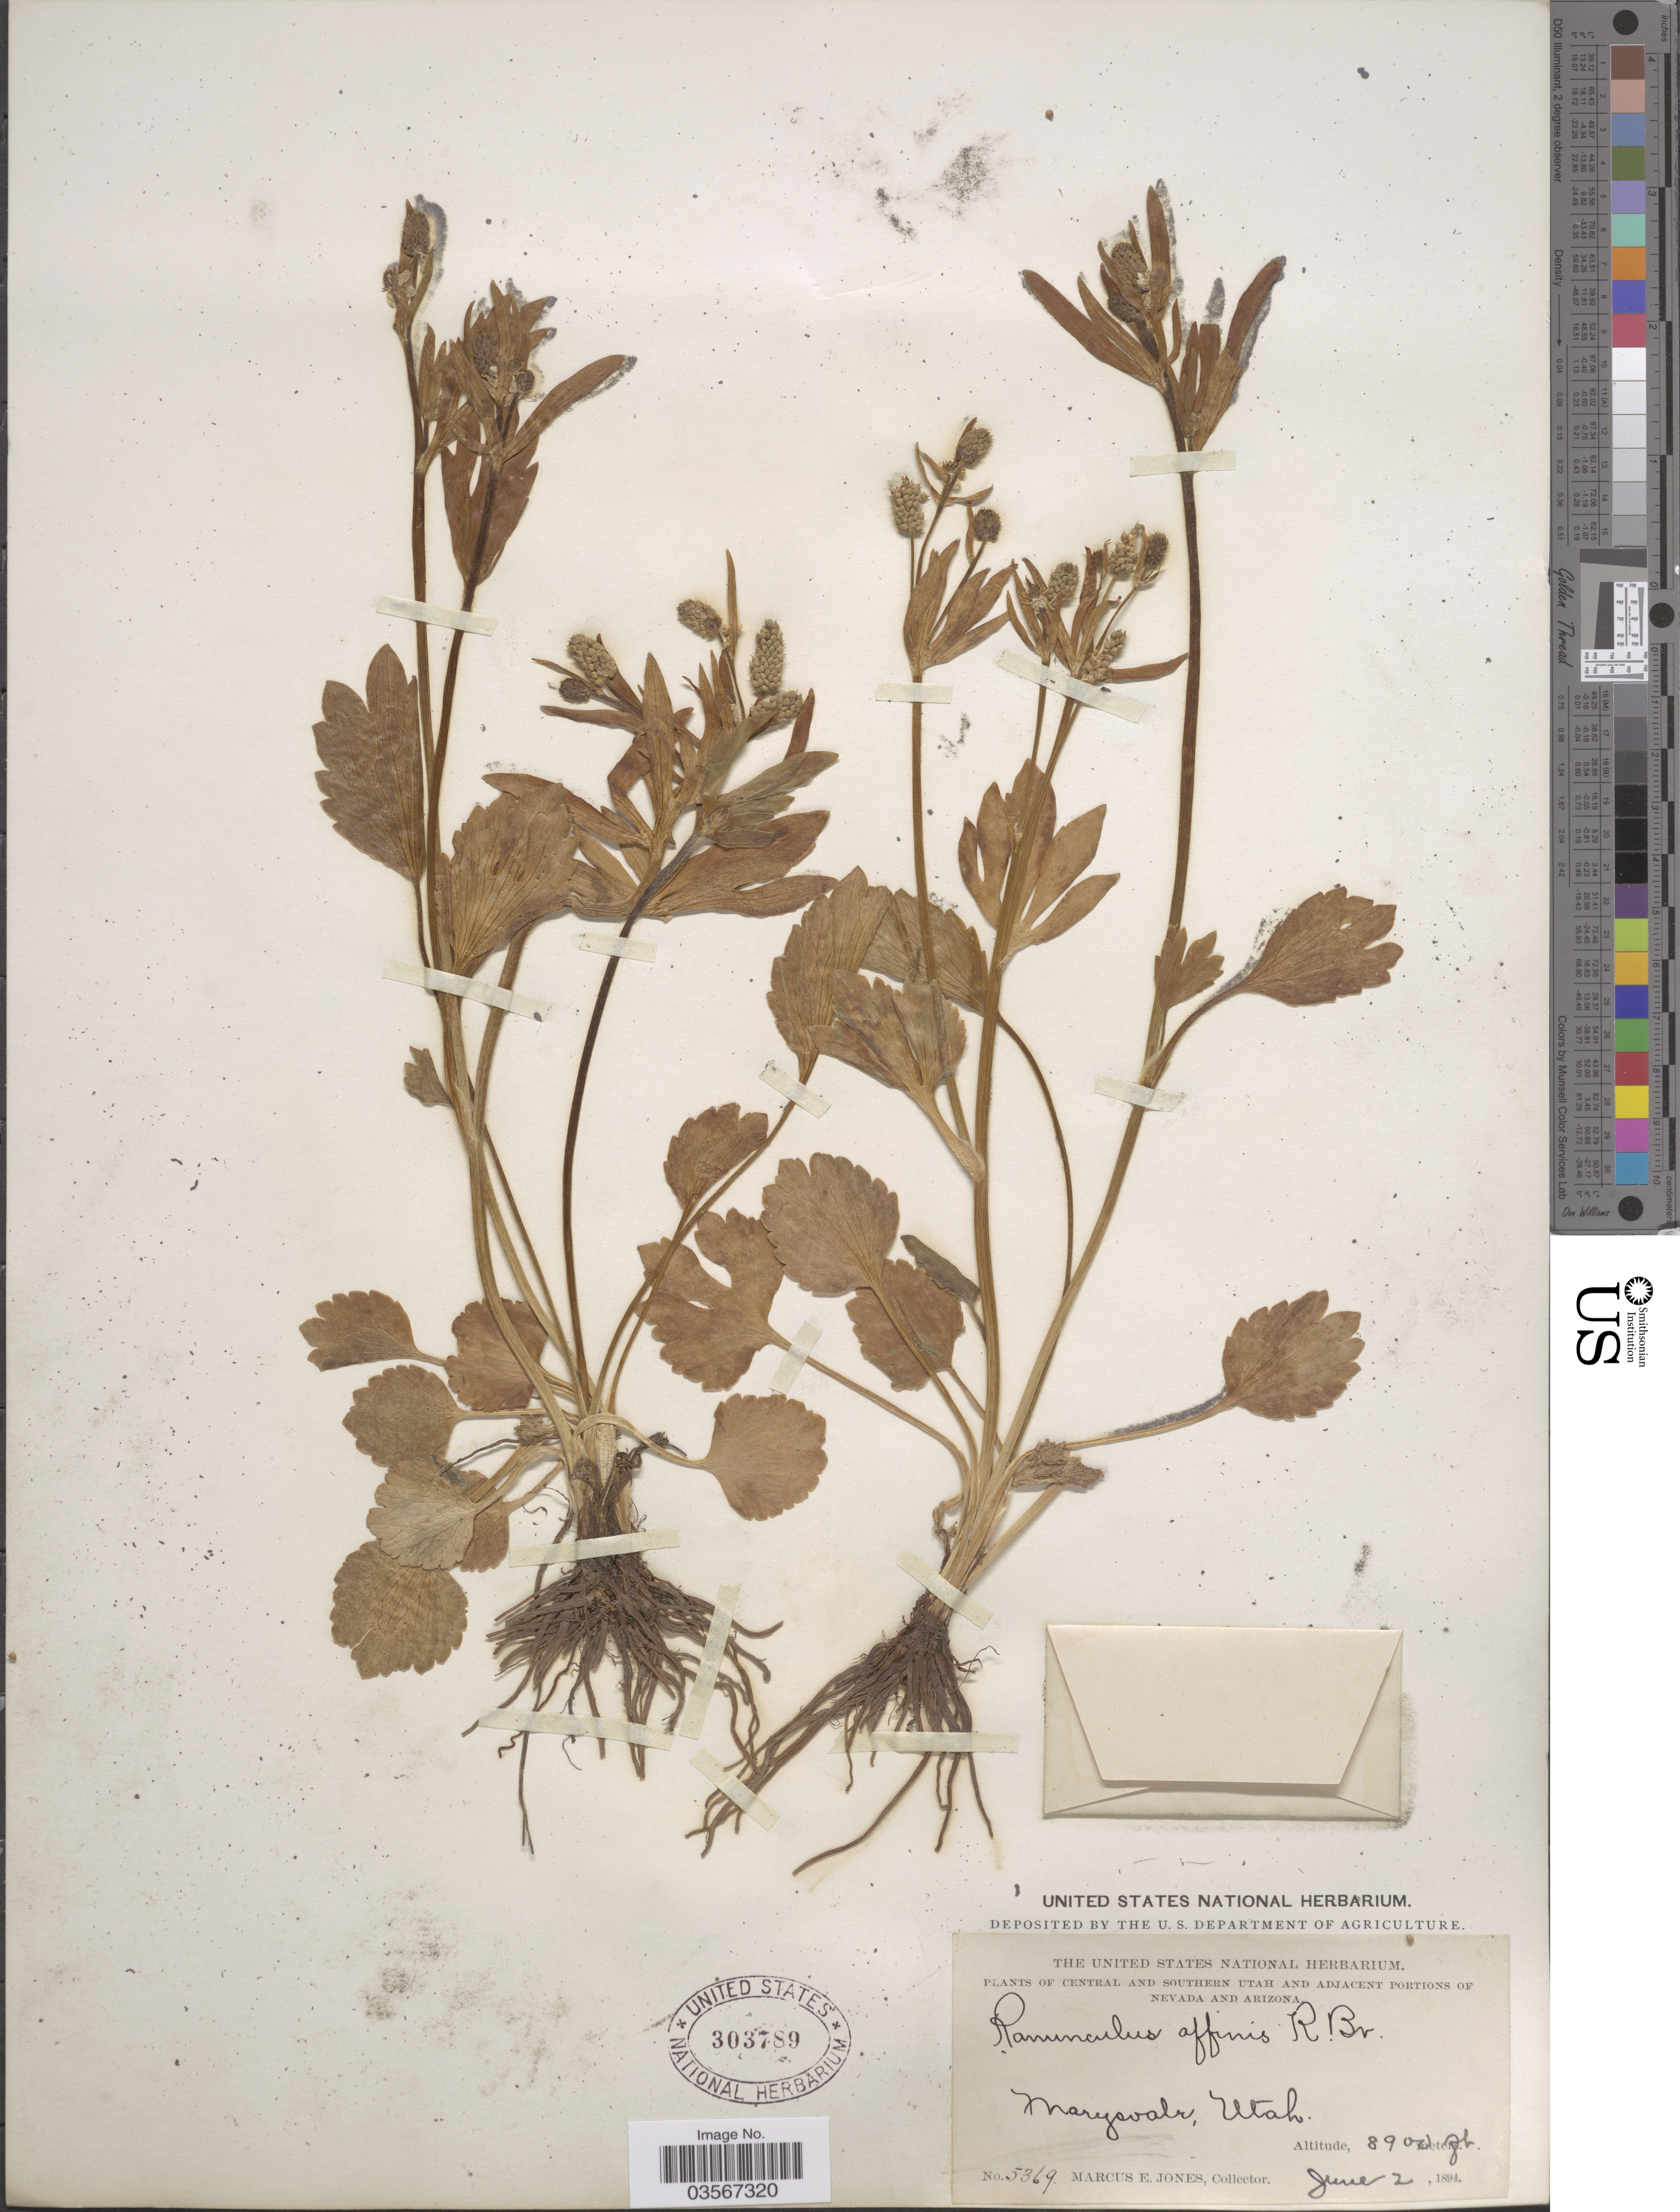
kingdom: Plantae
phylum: Tracheophyta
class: Magnoliopsida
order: Ranunculales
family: Ranunculaceae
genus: Ranunculus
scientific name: Ranunculus inamoenus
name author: Greene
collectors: M. E. Jones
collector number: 5369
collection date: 1894-06-02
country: United States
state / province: Utah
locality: Central and Southern Utah. Marysvale.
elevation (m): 2713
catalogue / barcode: US 303789